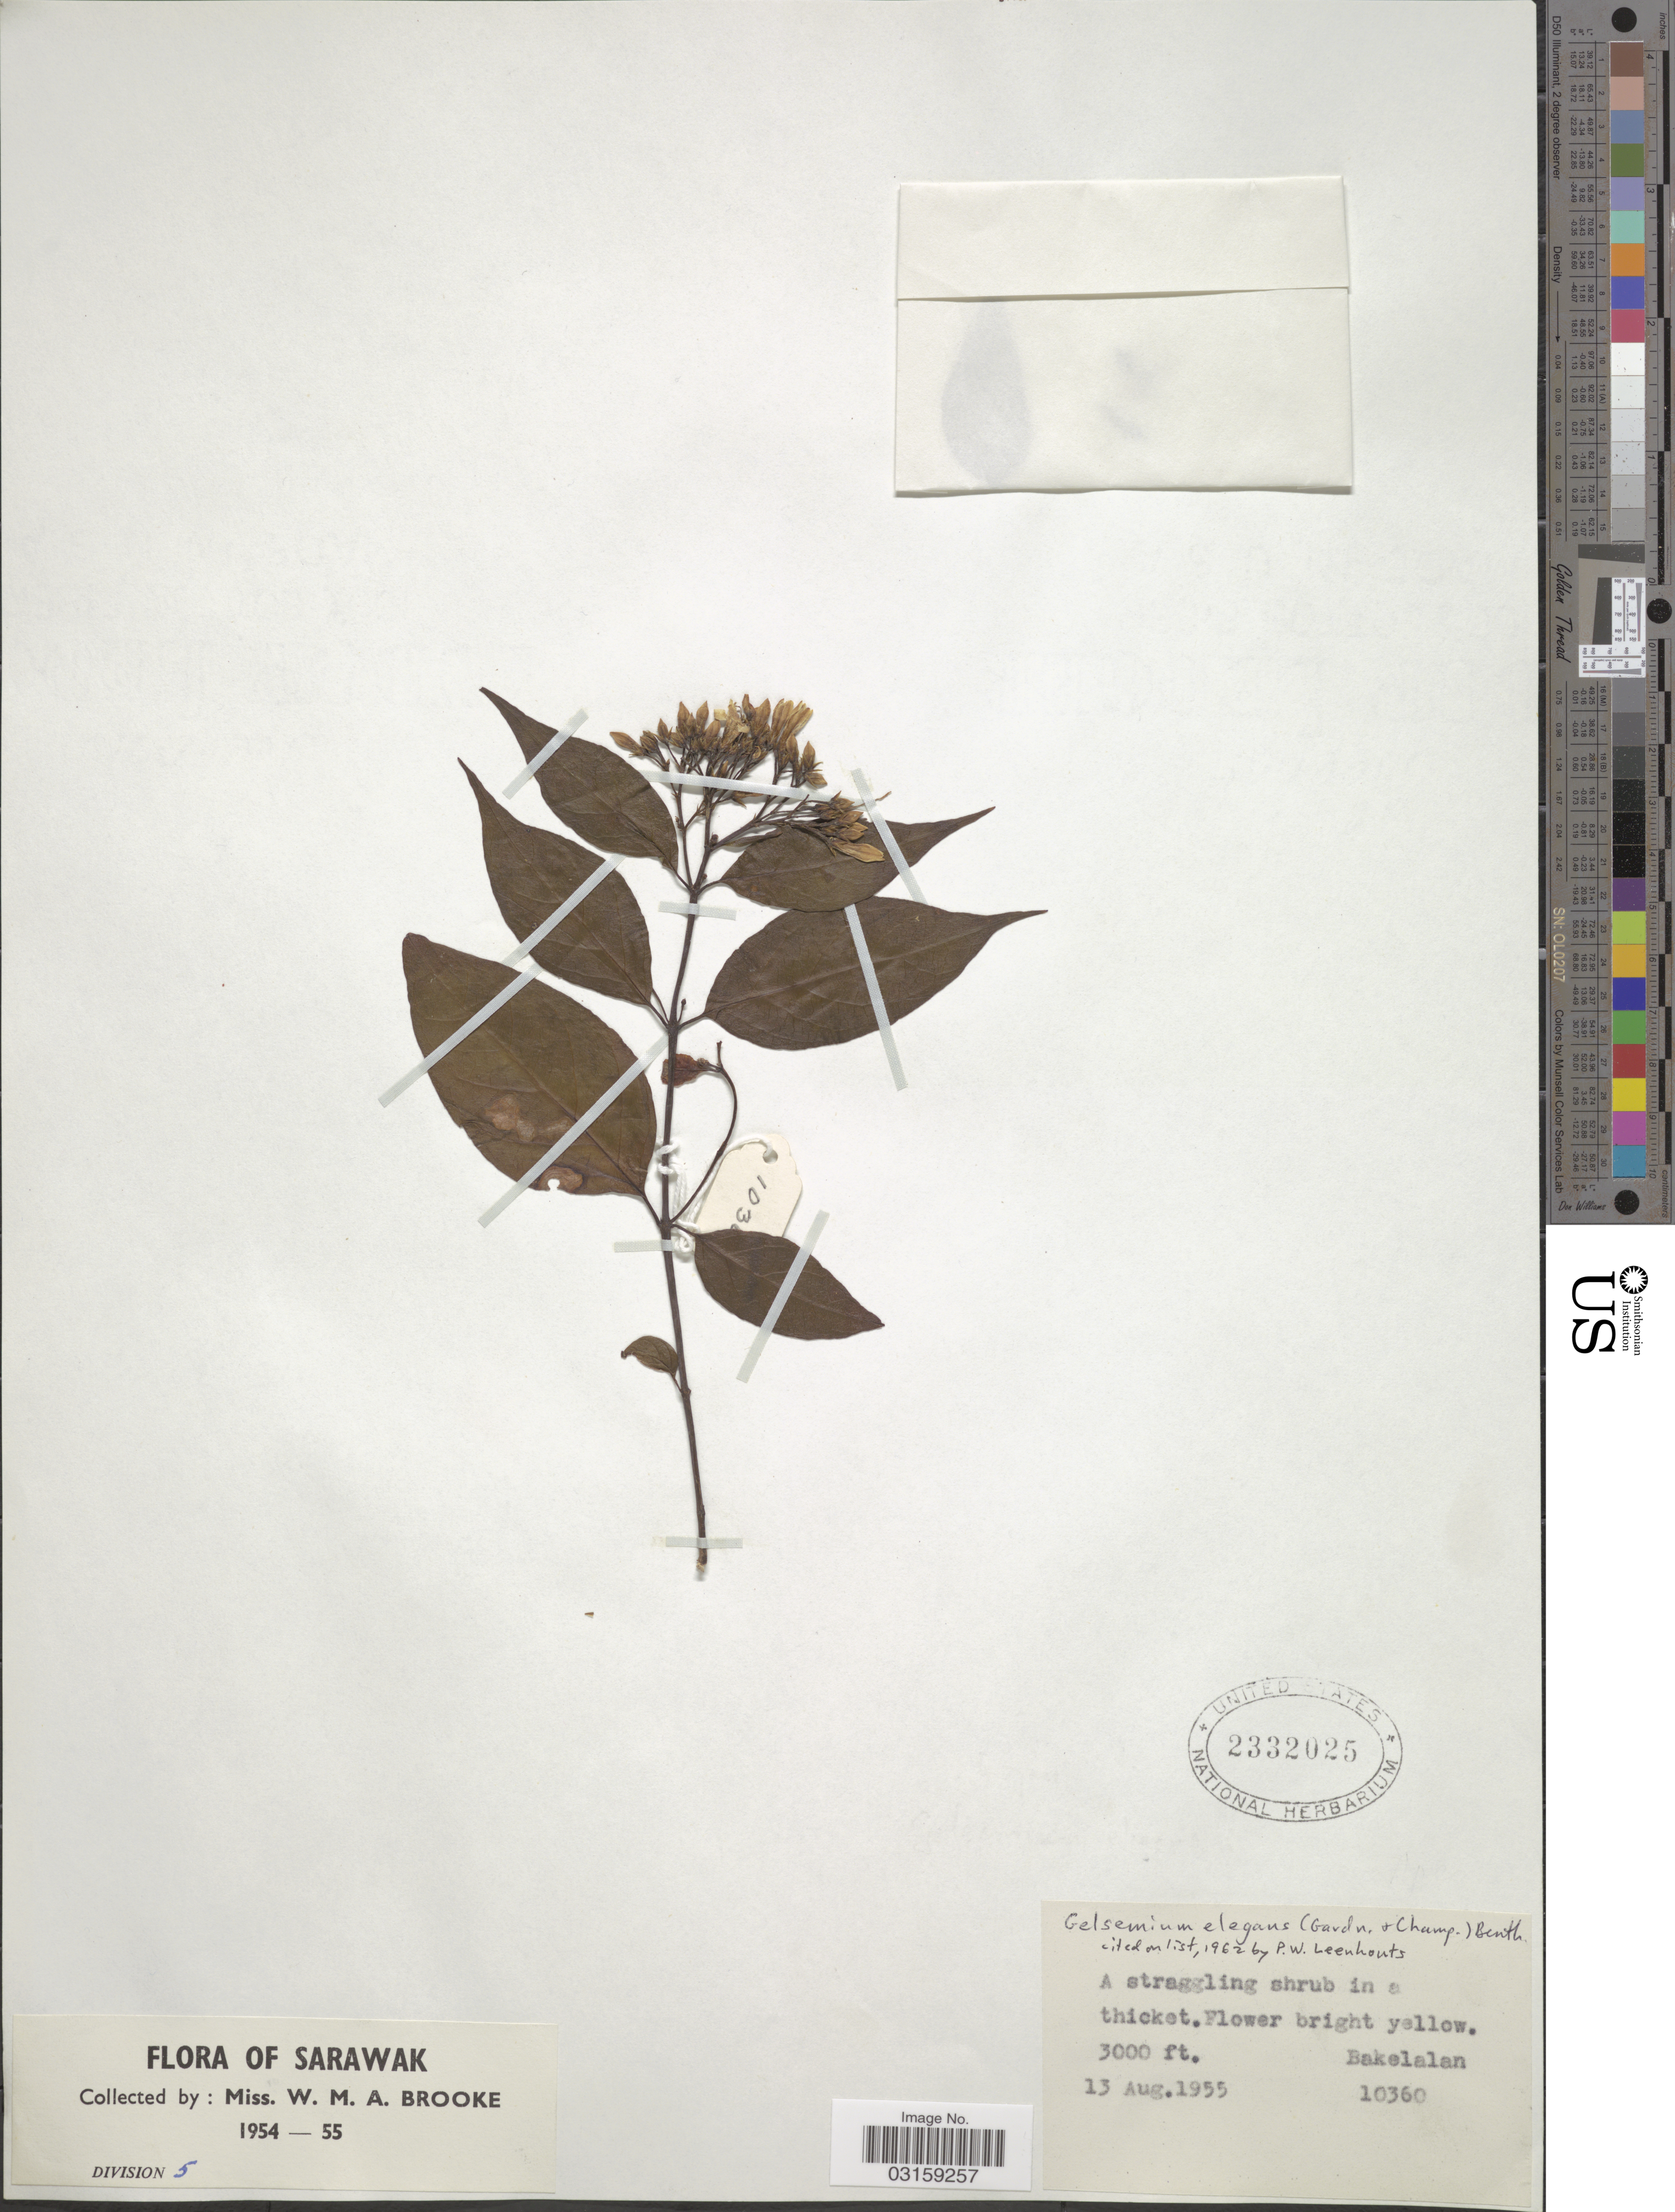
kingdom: Plantae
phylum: Tracheophyta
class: Magnoliopsida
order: Gentianales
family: Gelsemiaceae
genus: Gelsemium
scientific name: Gelsemium elegans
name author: (Gardner & Chapm.) Benth.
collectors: W. Brooke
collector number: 10360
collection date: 1955-08-13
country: Malaysia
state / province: Sarawak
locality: Division 5. Bakelalan.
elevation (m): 914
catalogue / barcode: US 2332025